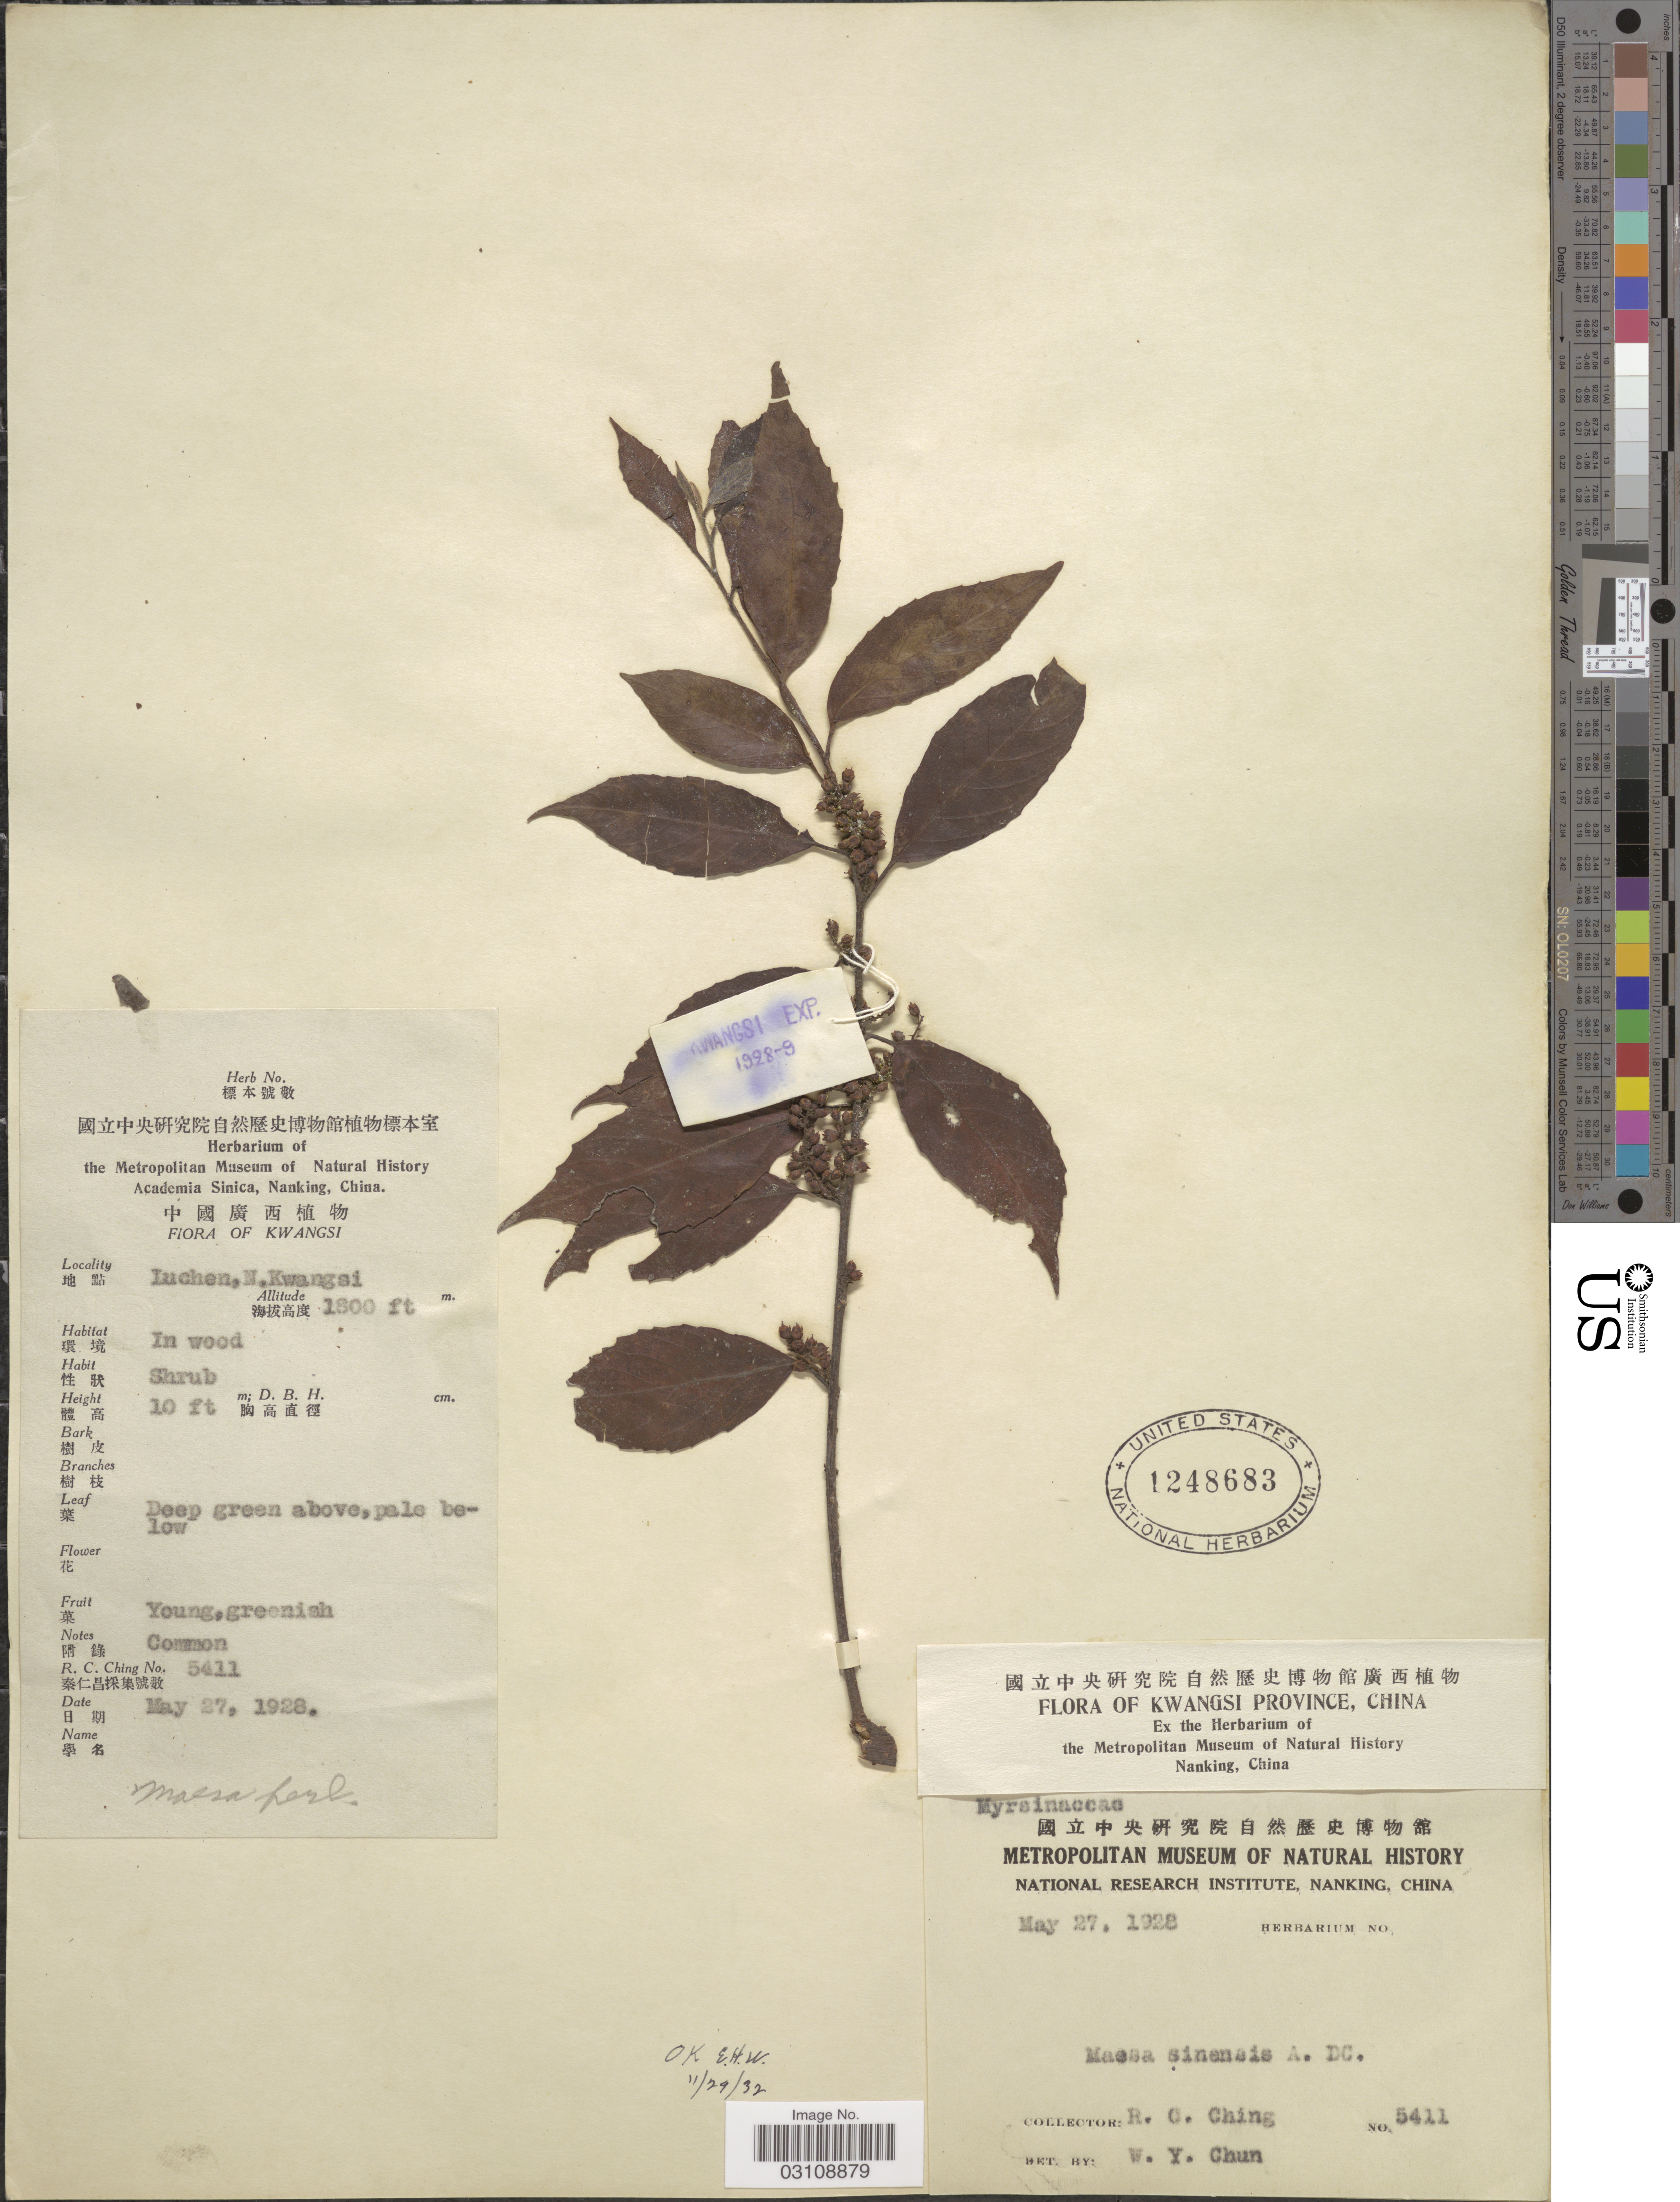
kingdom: Plantae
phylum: Tracheophyta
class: Magnoliopsida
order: Ericales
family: Primulaceae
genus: Maesa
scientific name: Maesa perlaria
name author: (Lour.) Merr.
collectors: R. C. Ching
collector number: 5411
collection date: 1928-05-27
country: China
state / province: Guangxi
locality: Kwangsi Province. Luchen, N. Kwangsi.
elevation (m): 549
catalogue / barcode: US 1248683